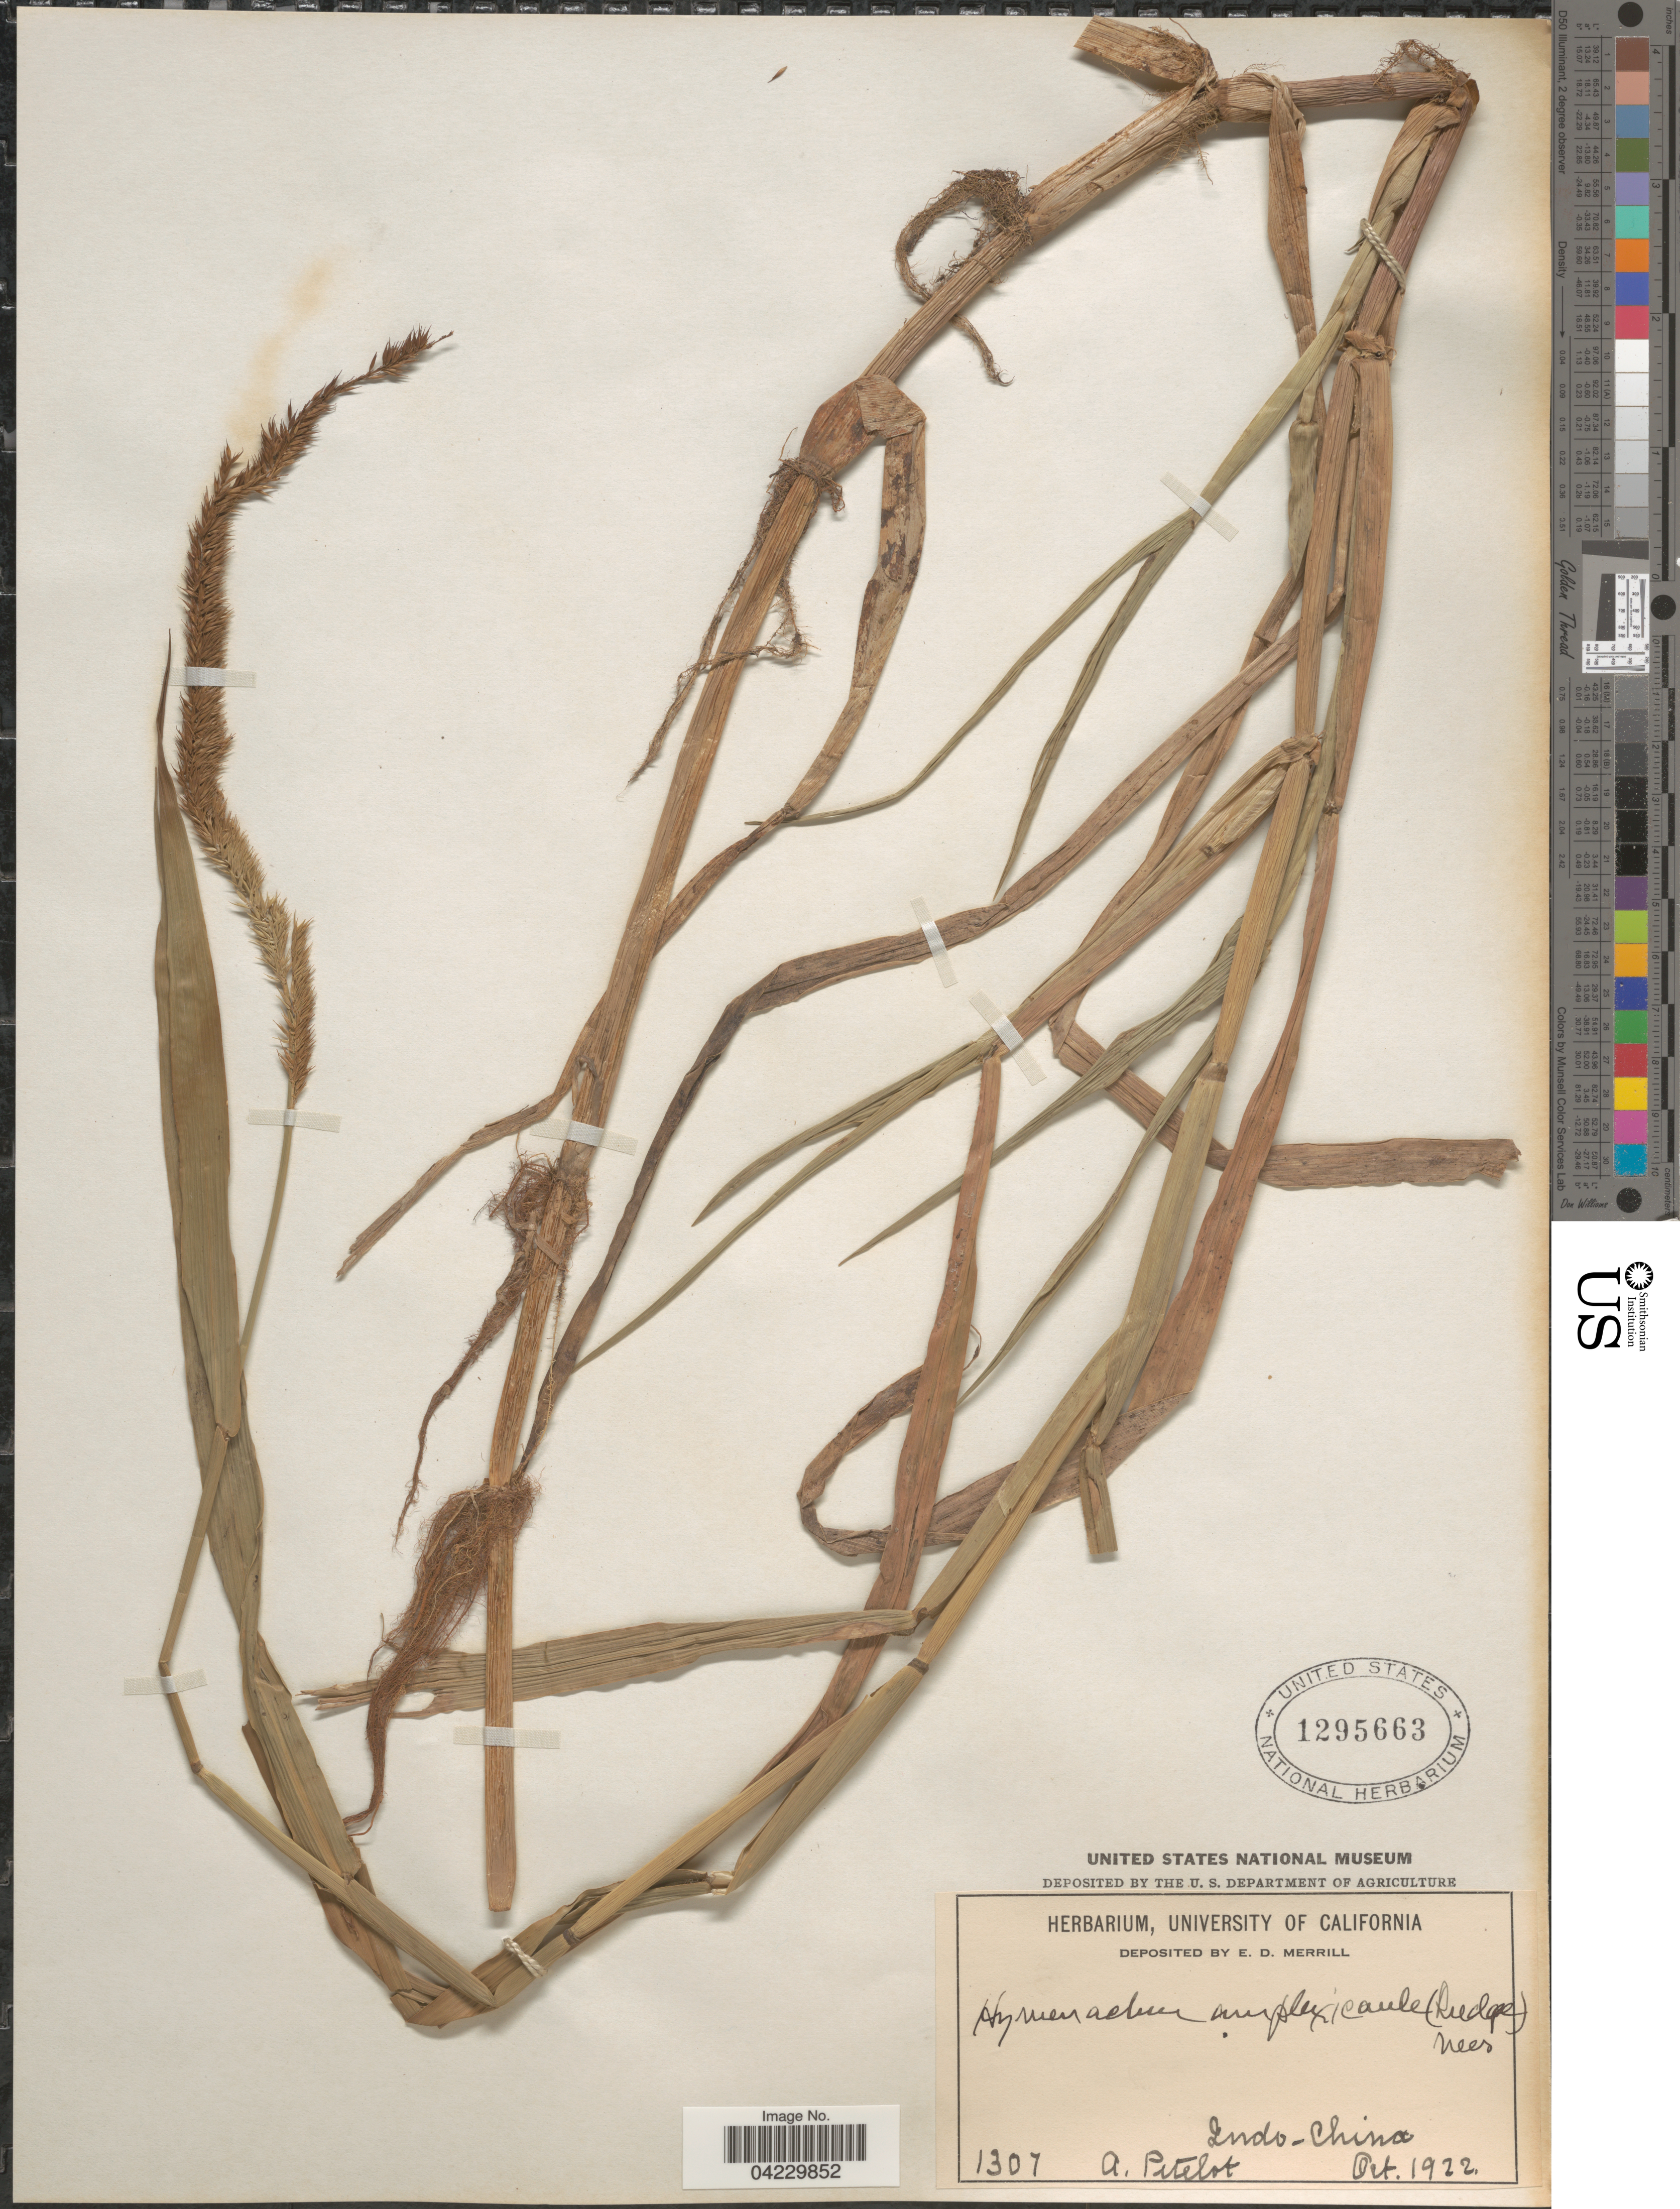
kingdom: Plantae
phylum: Tracheophyta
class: Liliopsida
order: Poales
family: Poaceae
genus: Hymenachne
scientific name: Hymenachne amplexicaulis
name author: (Rudge) Nees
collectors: A. Petelot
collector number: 1307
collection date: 1922-10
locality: Indo-China.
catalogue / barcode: US 1295663